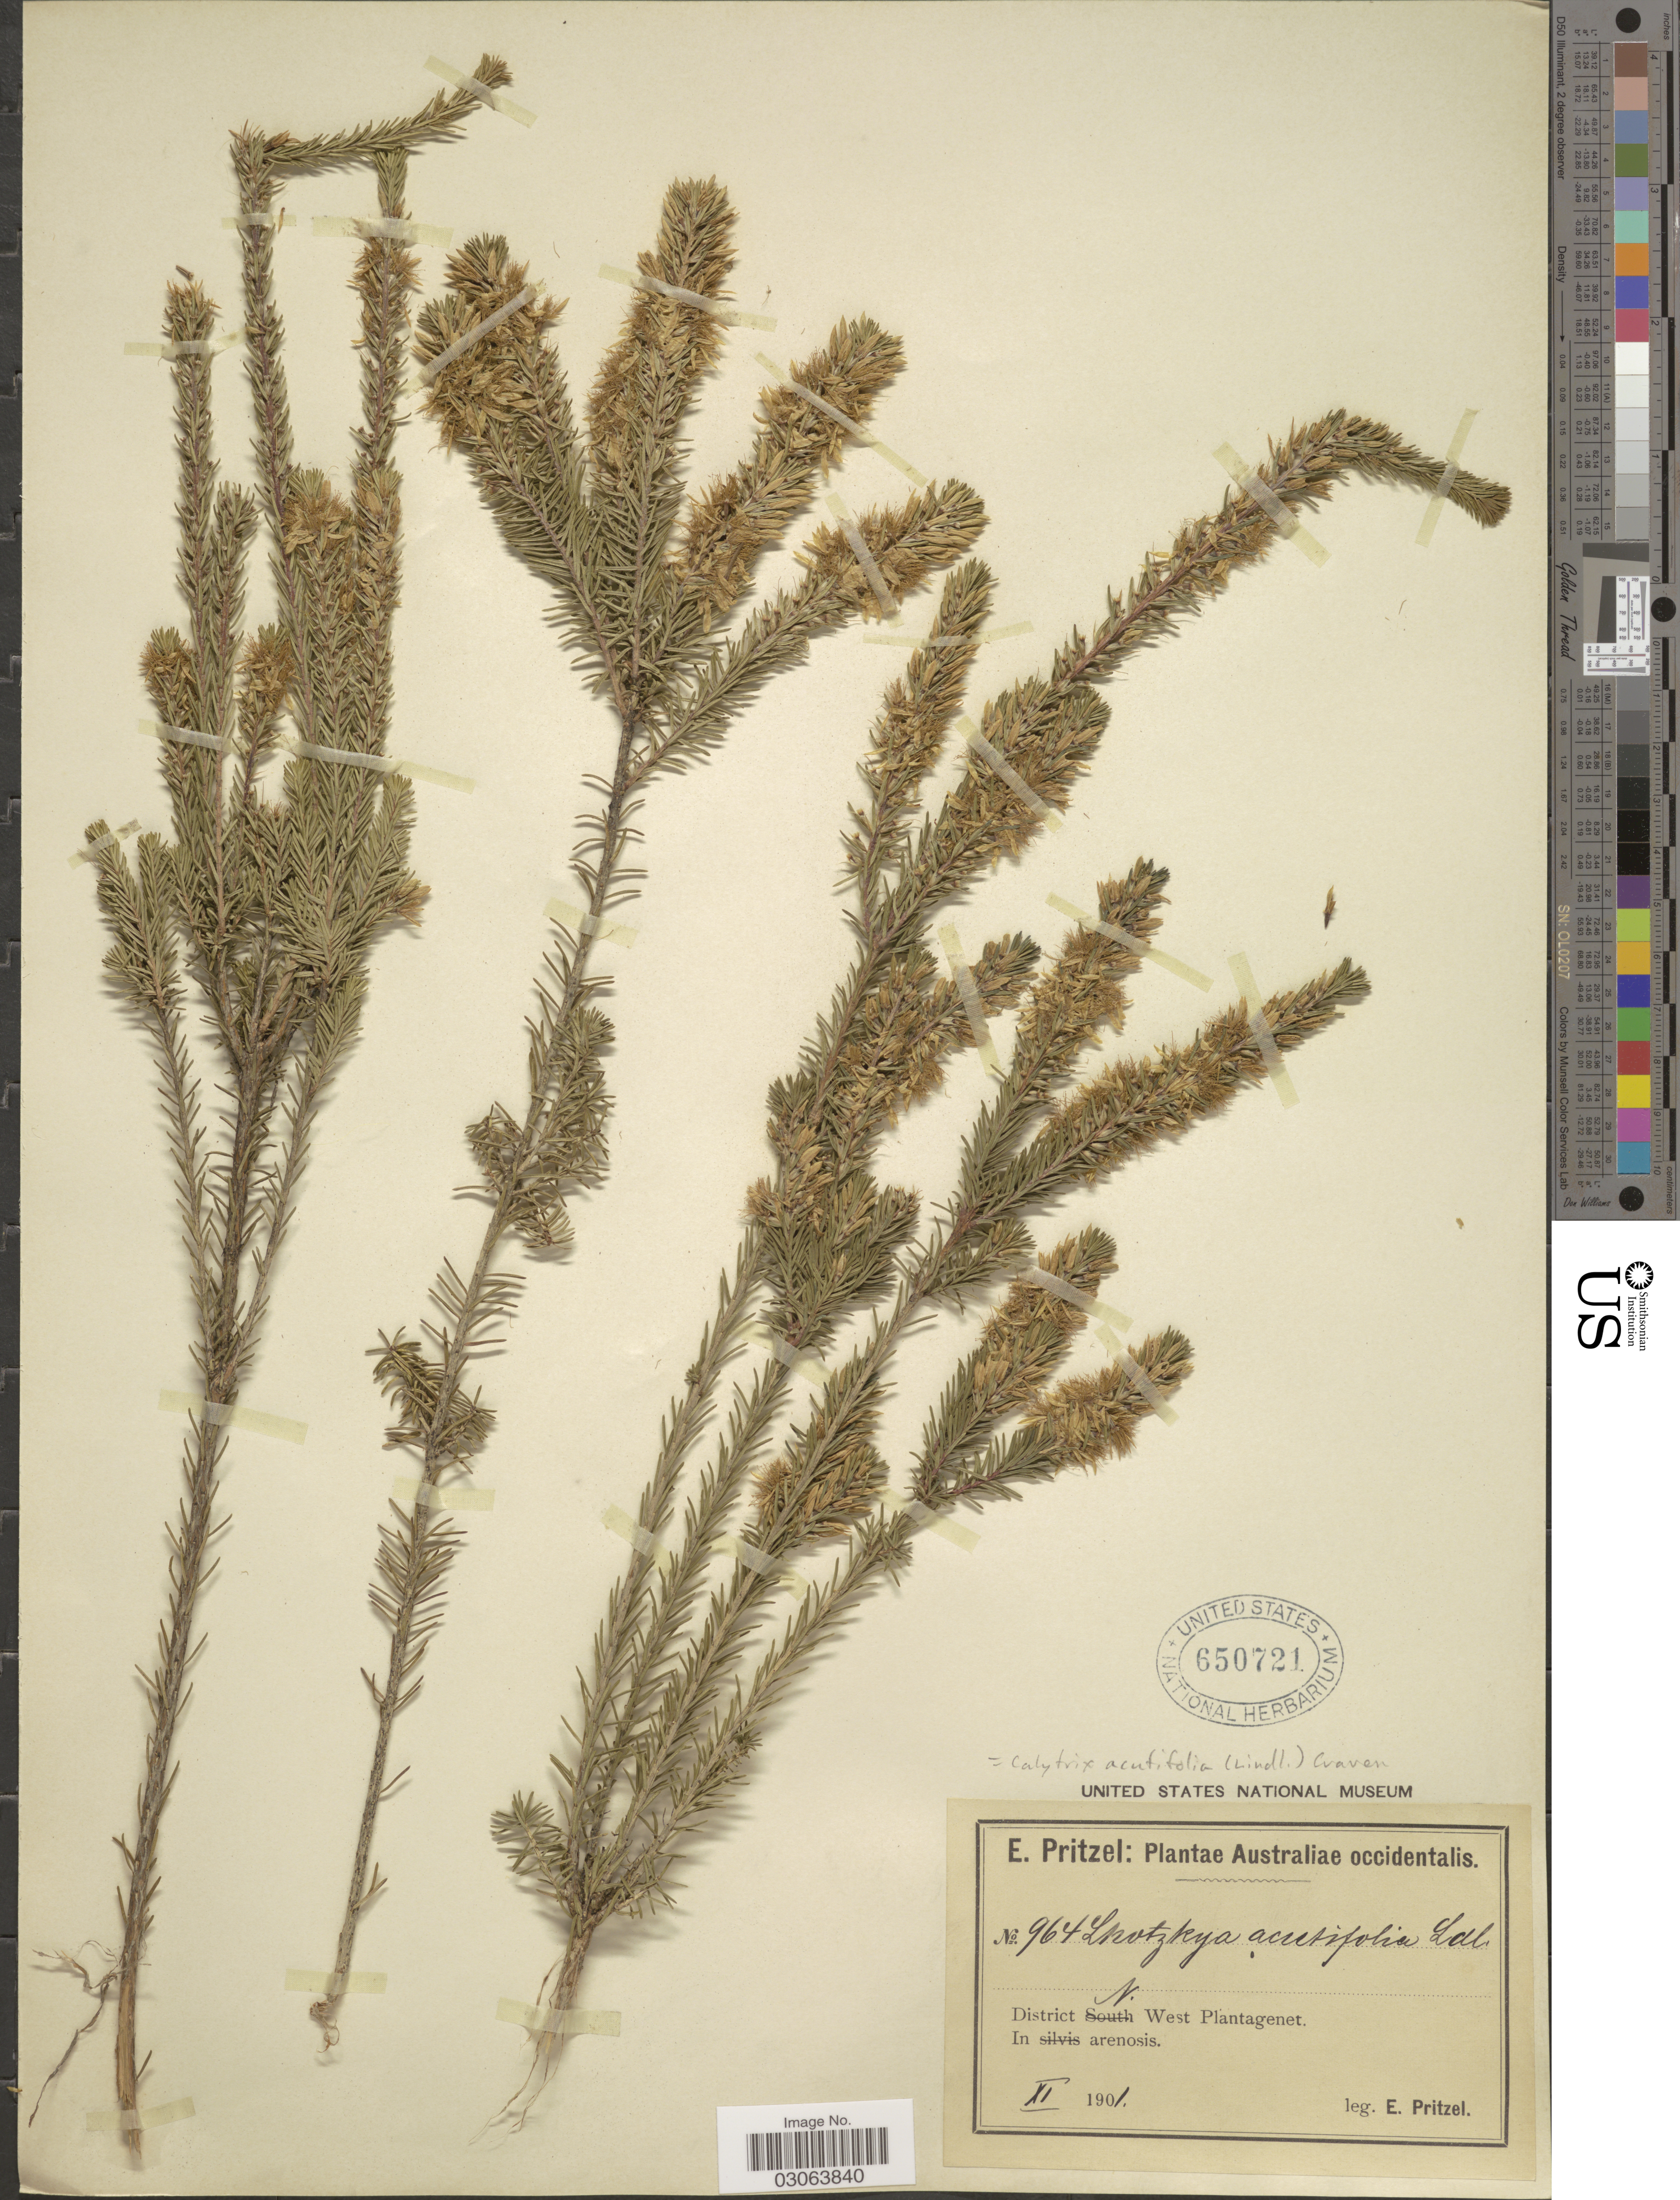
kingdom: Plantae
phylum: Tracheophyta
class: Magnoliopsida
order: Myrtales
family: Myrtaceae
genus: Calytrix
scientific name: Calytrix acutifolia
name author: (Lindl.) Craven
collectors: E. G. Pritzel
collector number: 964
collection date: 1901-11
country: Australia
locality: Australiae occidentalis, District N. West Plantagenet. In arenosis.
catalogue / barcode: US 650721